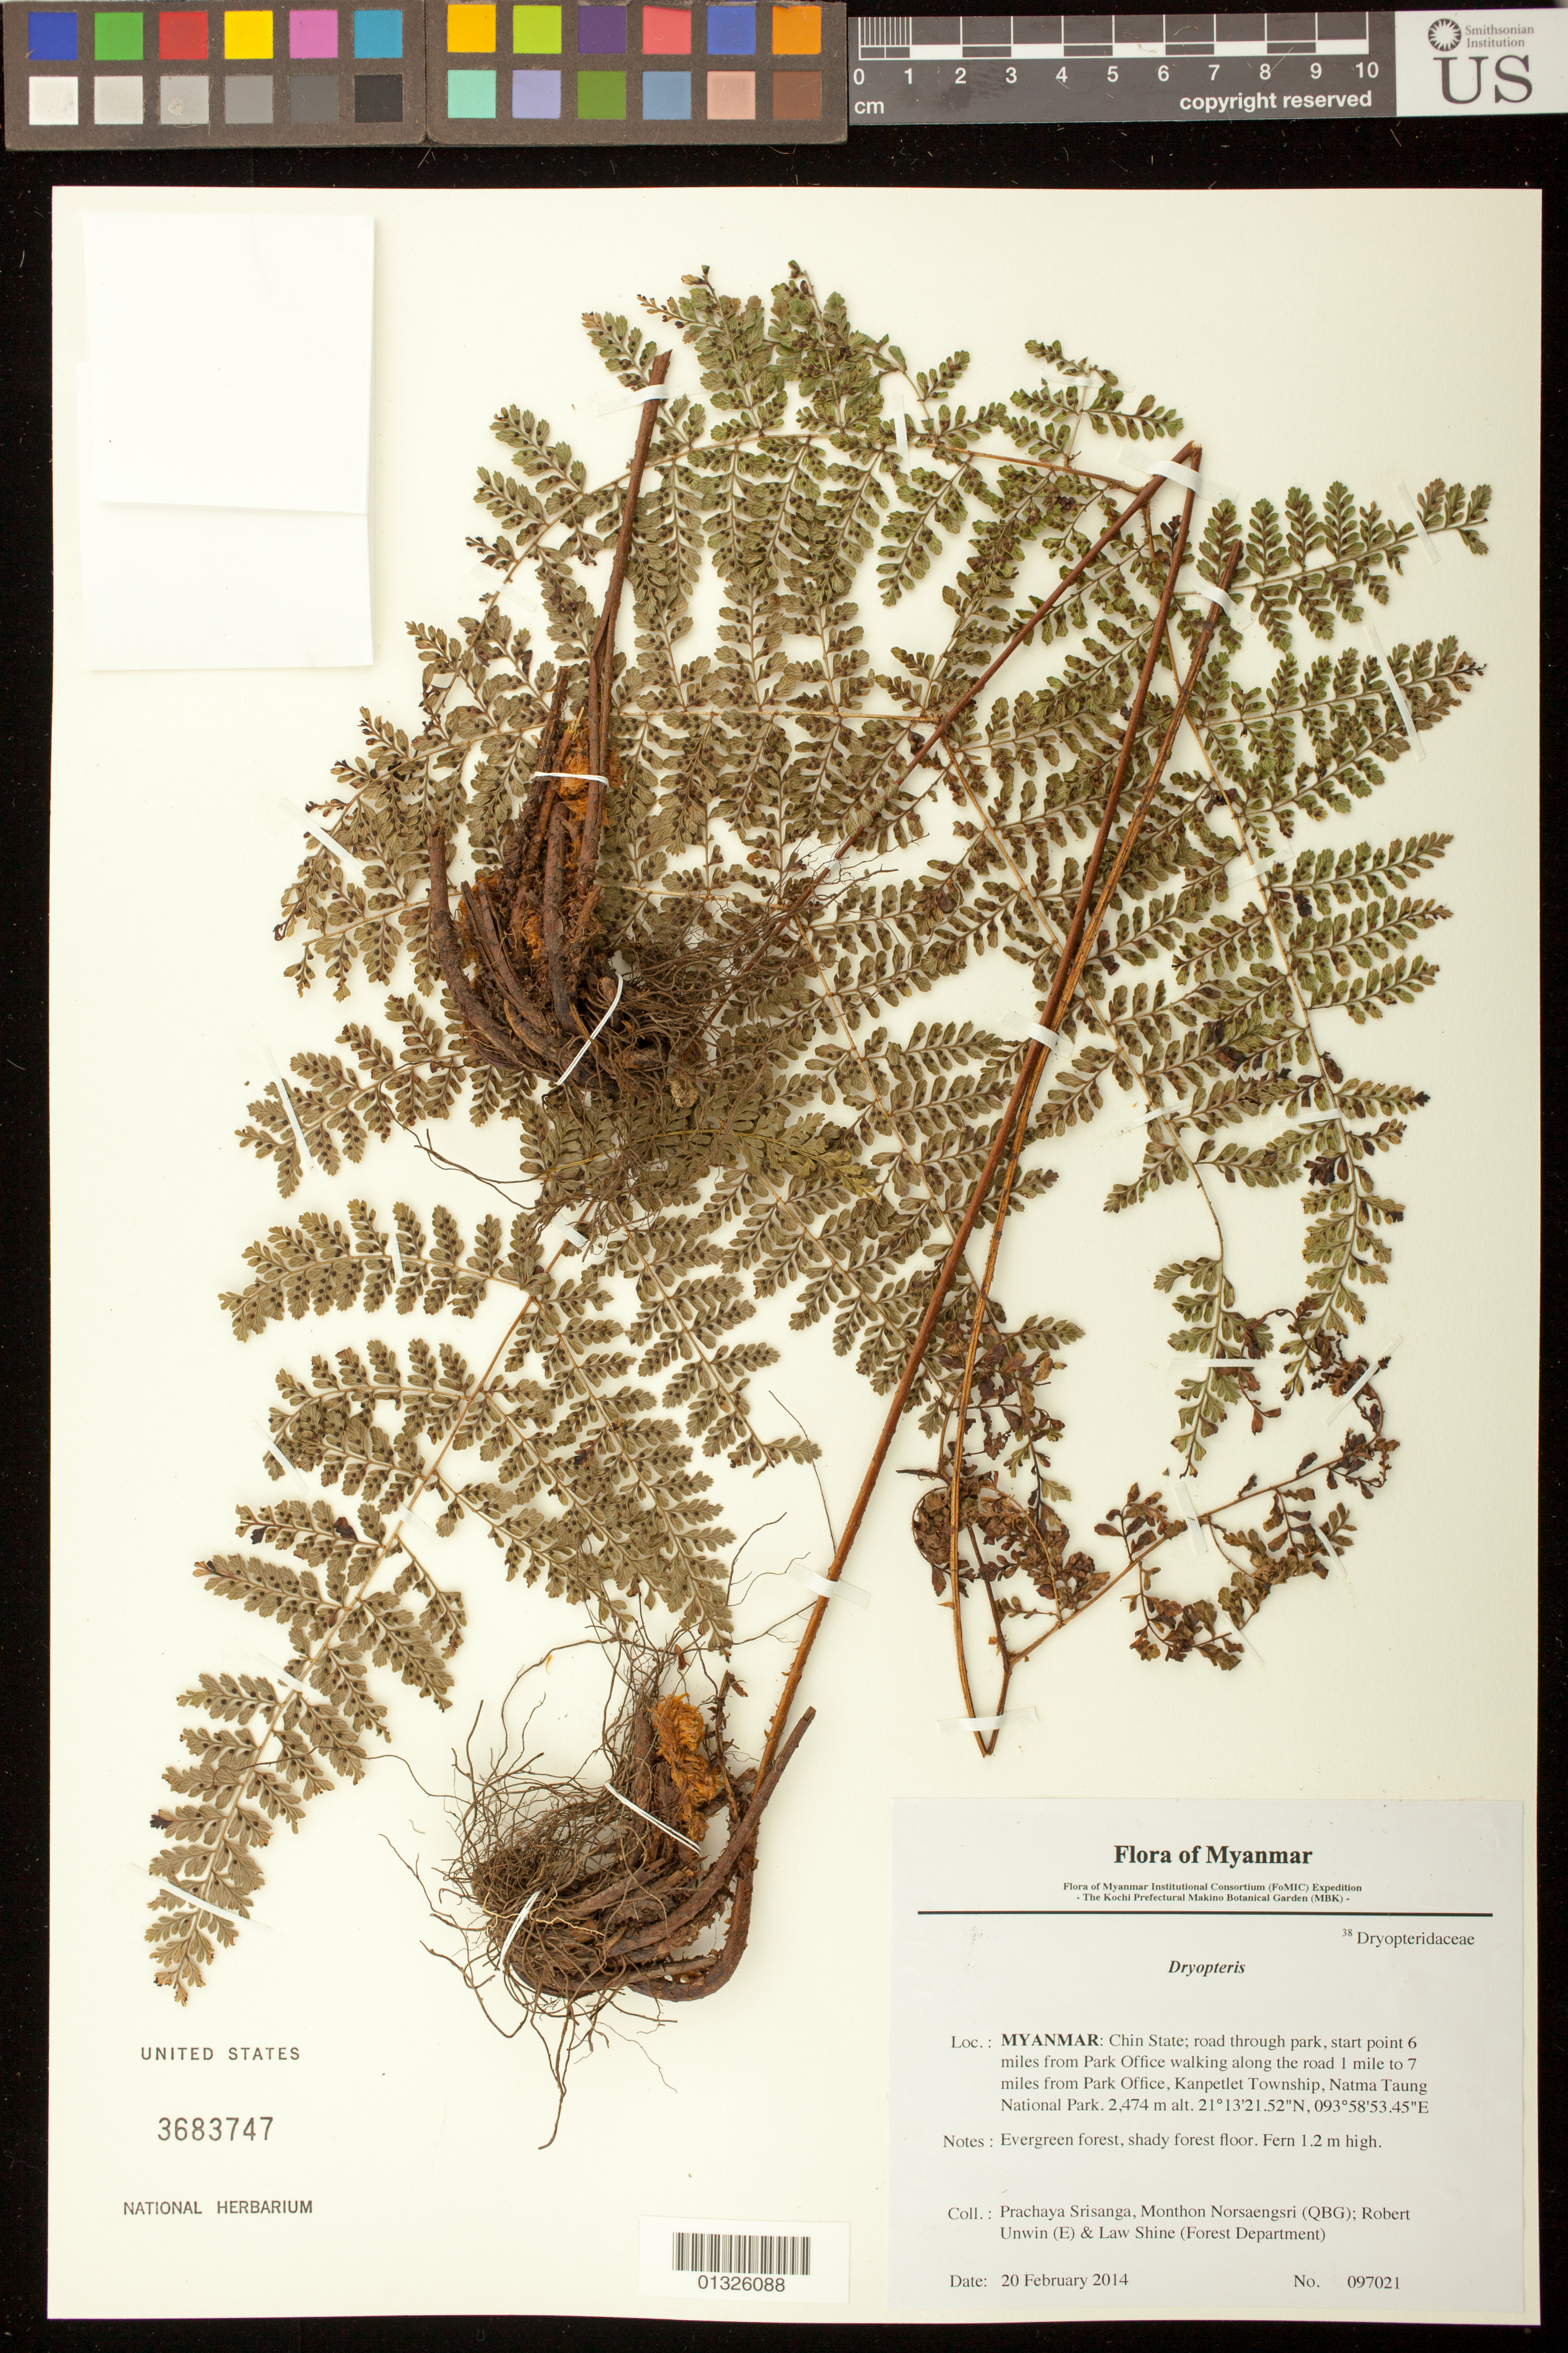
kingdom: Plantae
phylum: Tracheophyta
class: Polypodiopsida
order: Polypodiales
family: Dryopteridaceae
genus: Dryopteris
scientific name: Dryopteris sp.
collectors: P. Srisanga, M. Norsaengsri, R. Unwin & L. Shine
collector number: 97021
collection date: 2014-02-20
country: Myanmar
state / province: Chin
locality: Road through park, start point 6 miles from Park Office walking along the road 1 mile to 7 miles from Park Office, Kanpetlet Township, Natma Taung National Park.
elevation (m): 2474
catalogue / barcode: US 3683747